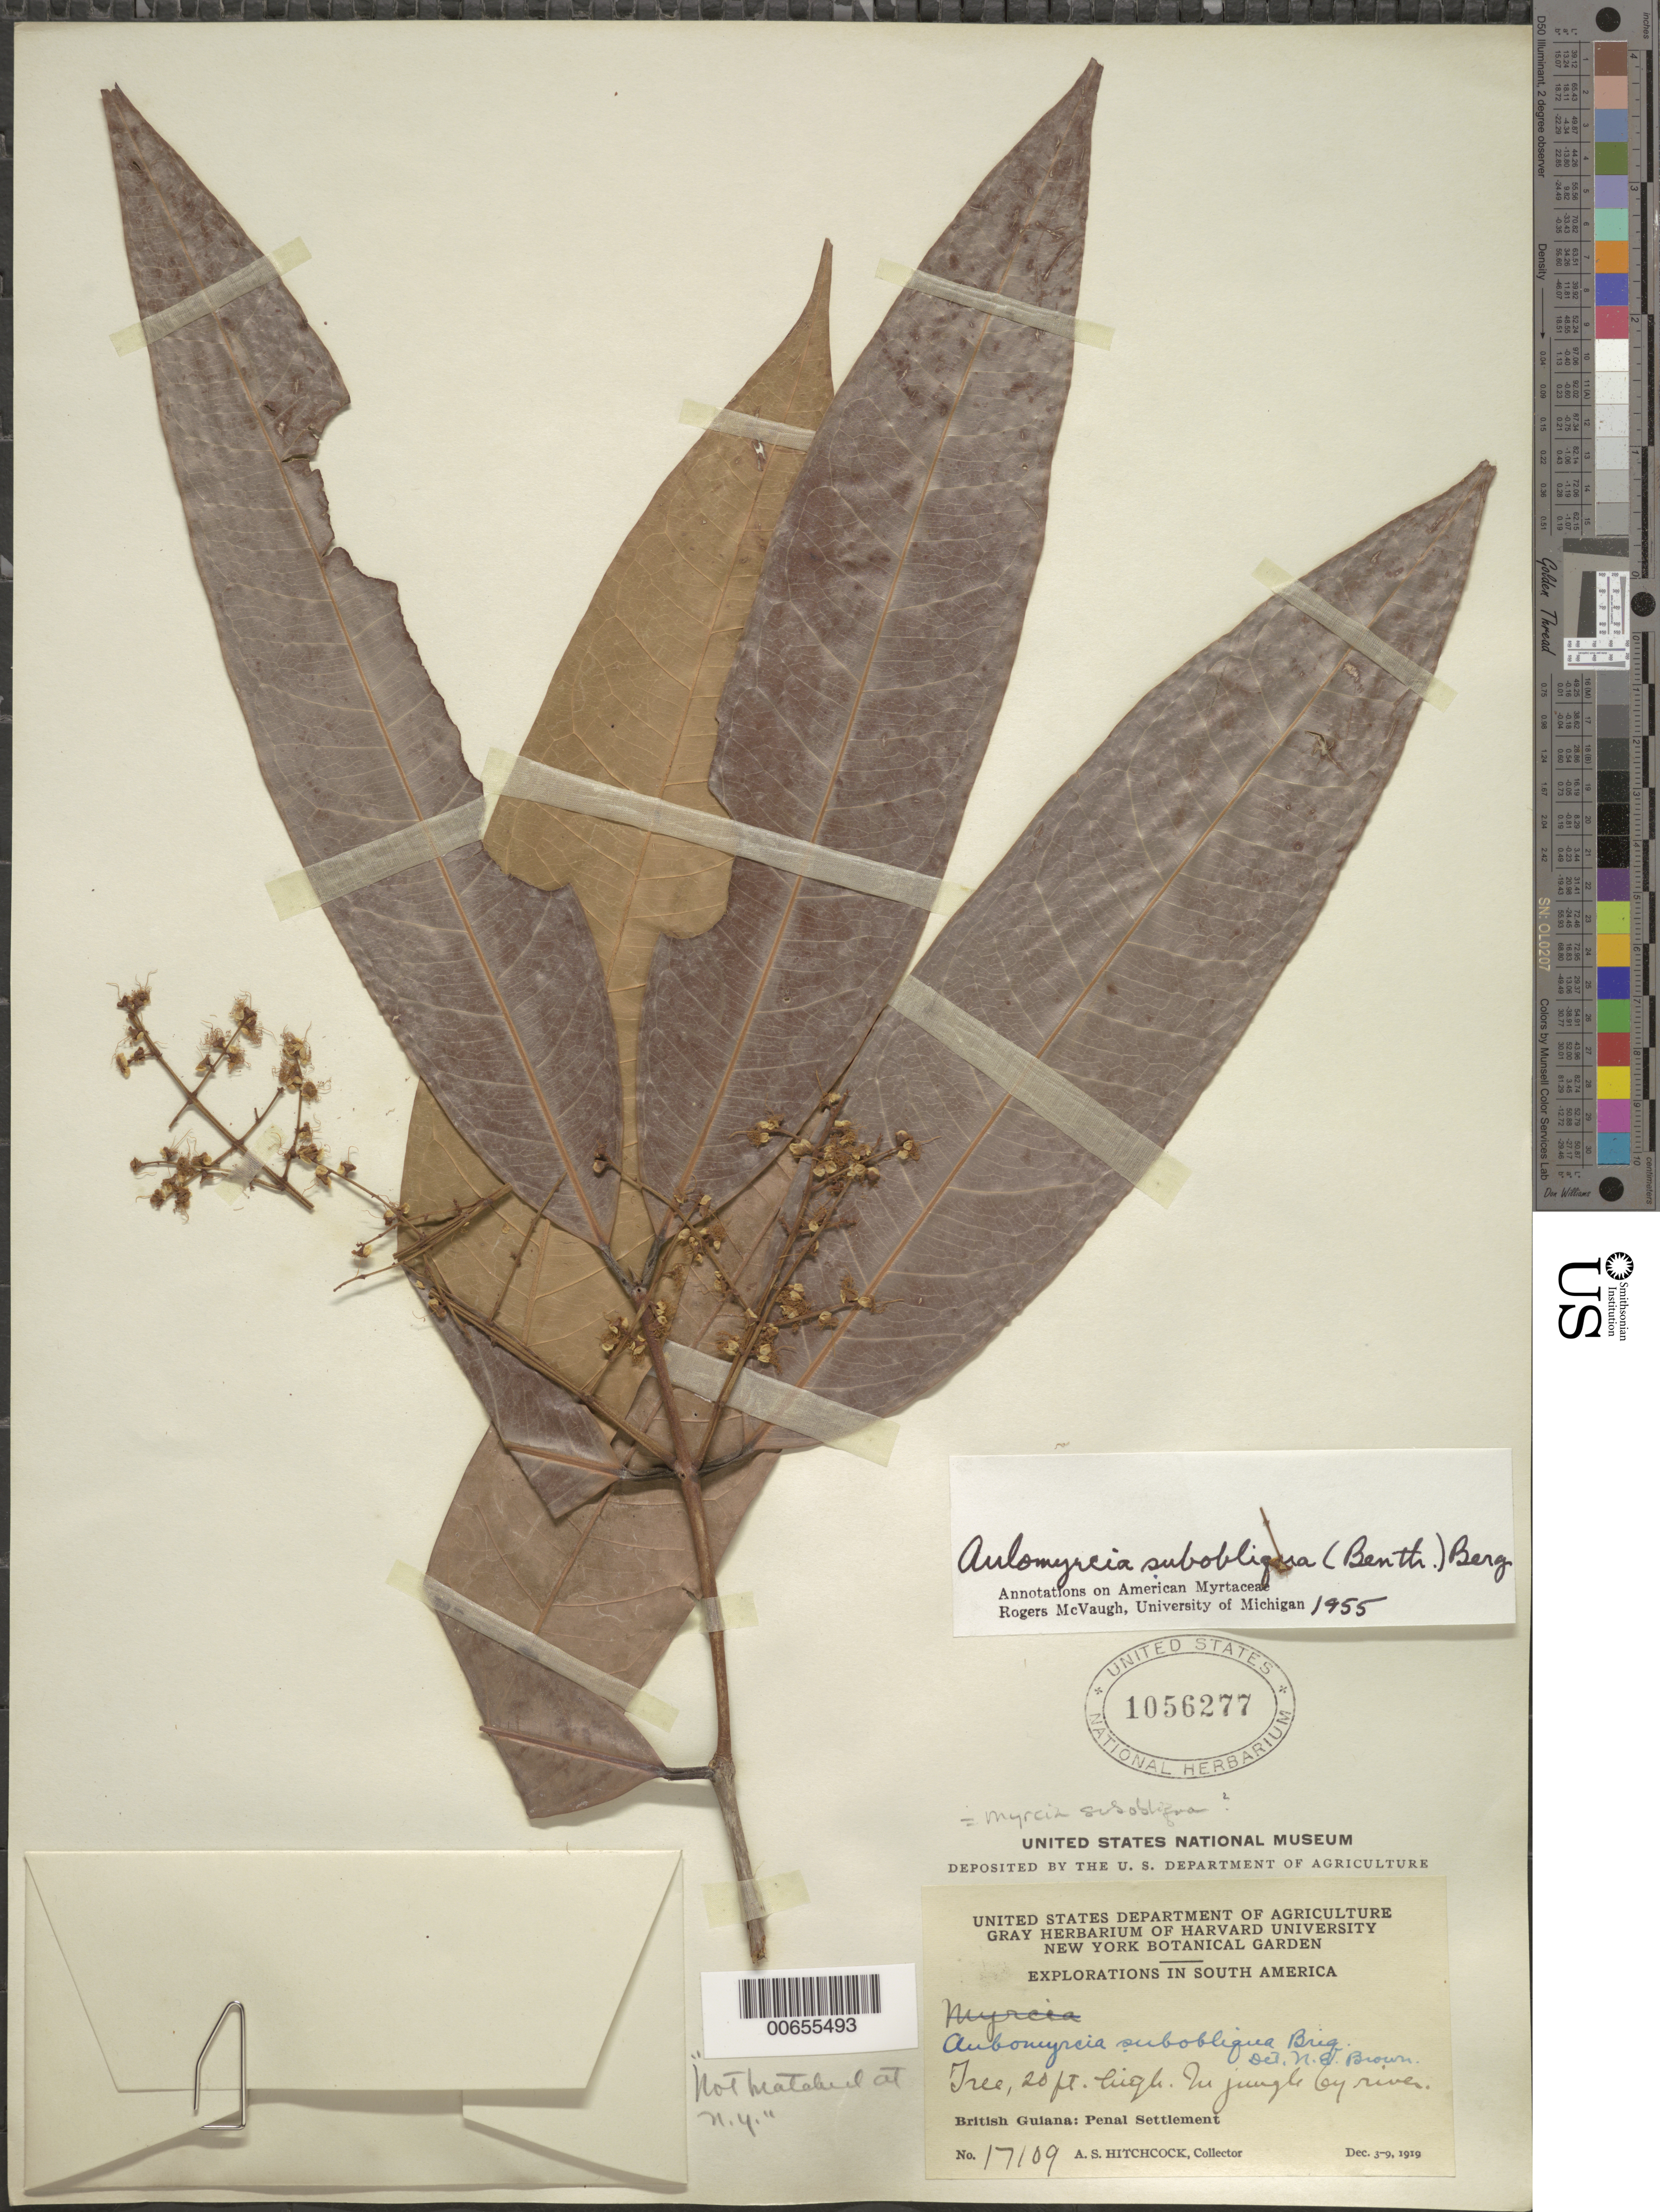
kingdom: Plantae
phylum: Tracheophyta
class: Magnoliopsida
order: Myrtales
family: Myrtaceae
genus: Myrcia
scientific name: Myrcia subobliqua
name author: (Benth.) Neidenzu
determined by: McVaugh, R.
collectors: A. S. Hitchcock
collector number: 17109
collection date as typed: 3-Dec-19 to 5-Dec-19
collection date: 1919-12-03/1919-12-05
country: Guyana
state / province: Cuyuni-Mazaruni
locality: Penal Settlement, on W side of Essequibo River, near mouth of Mazaruni River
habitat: Edge of jungle along river bank, more or less shady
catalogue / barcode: US 1056277